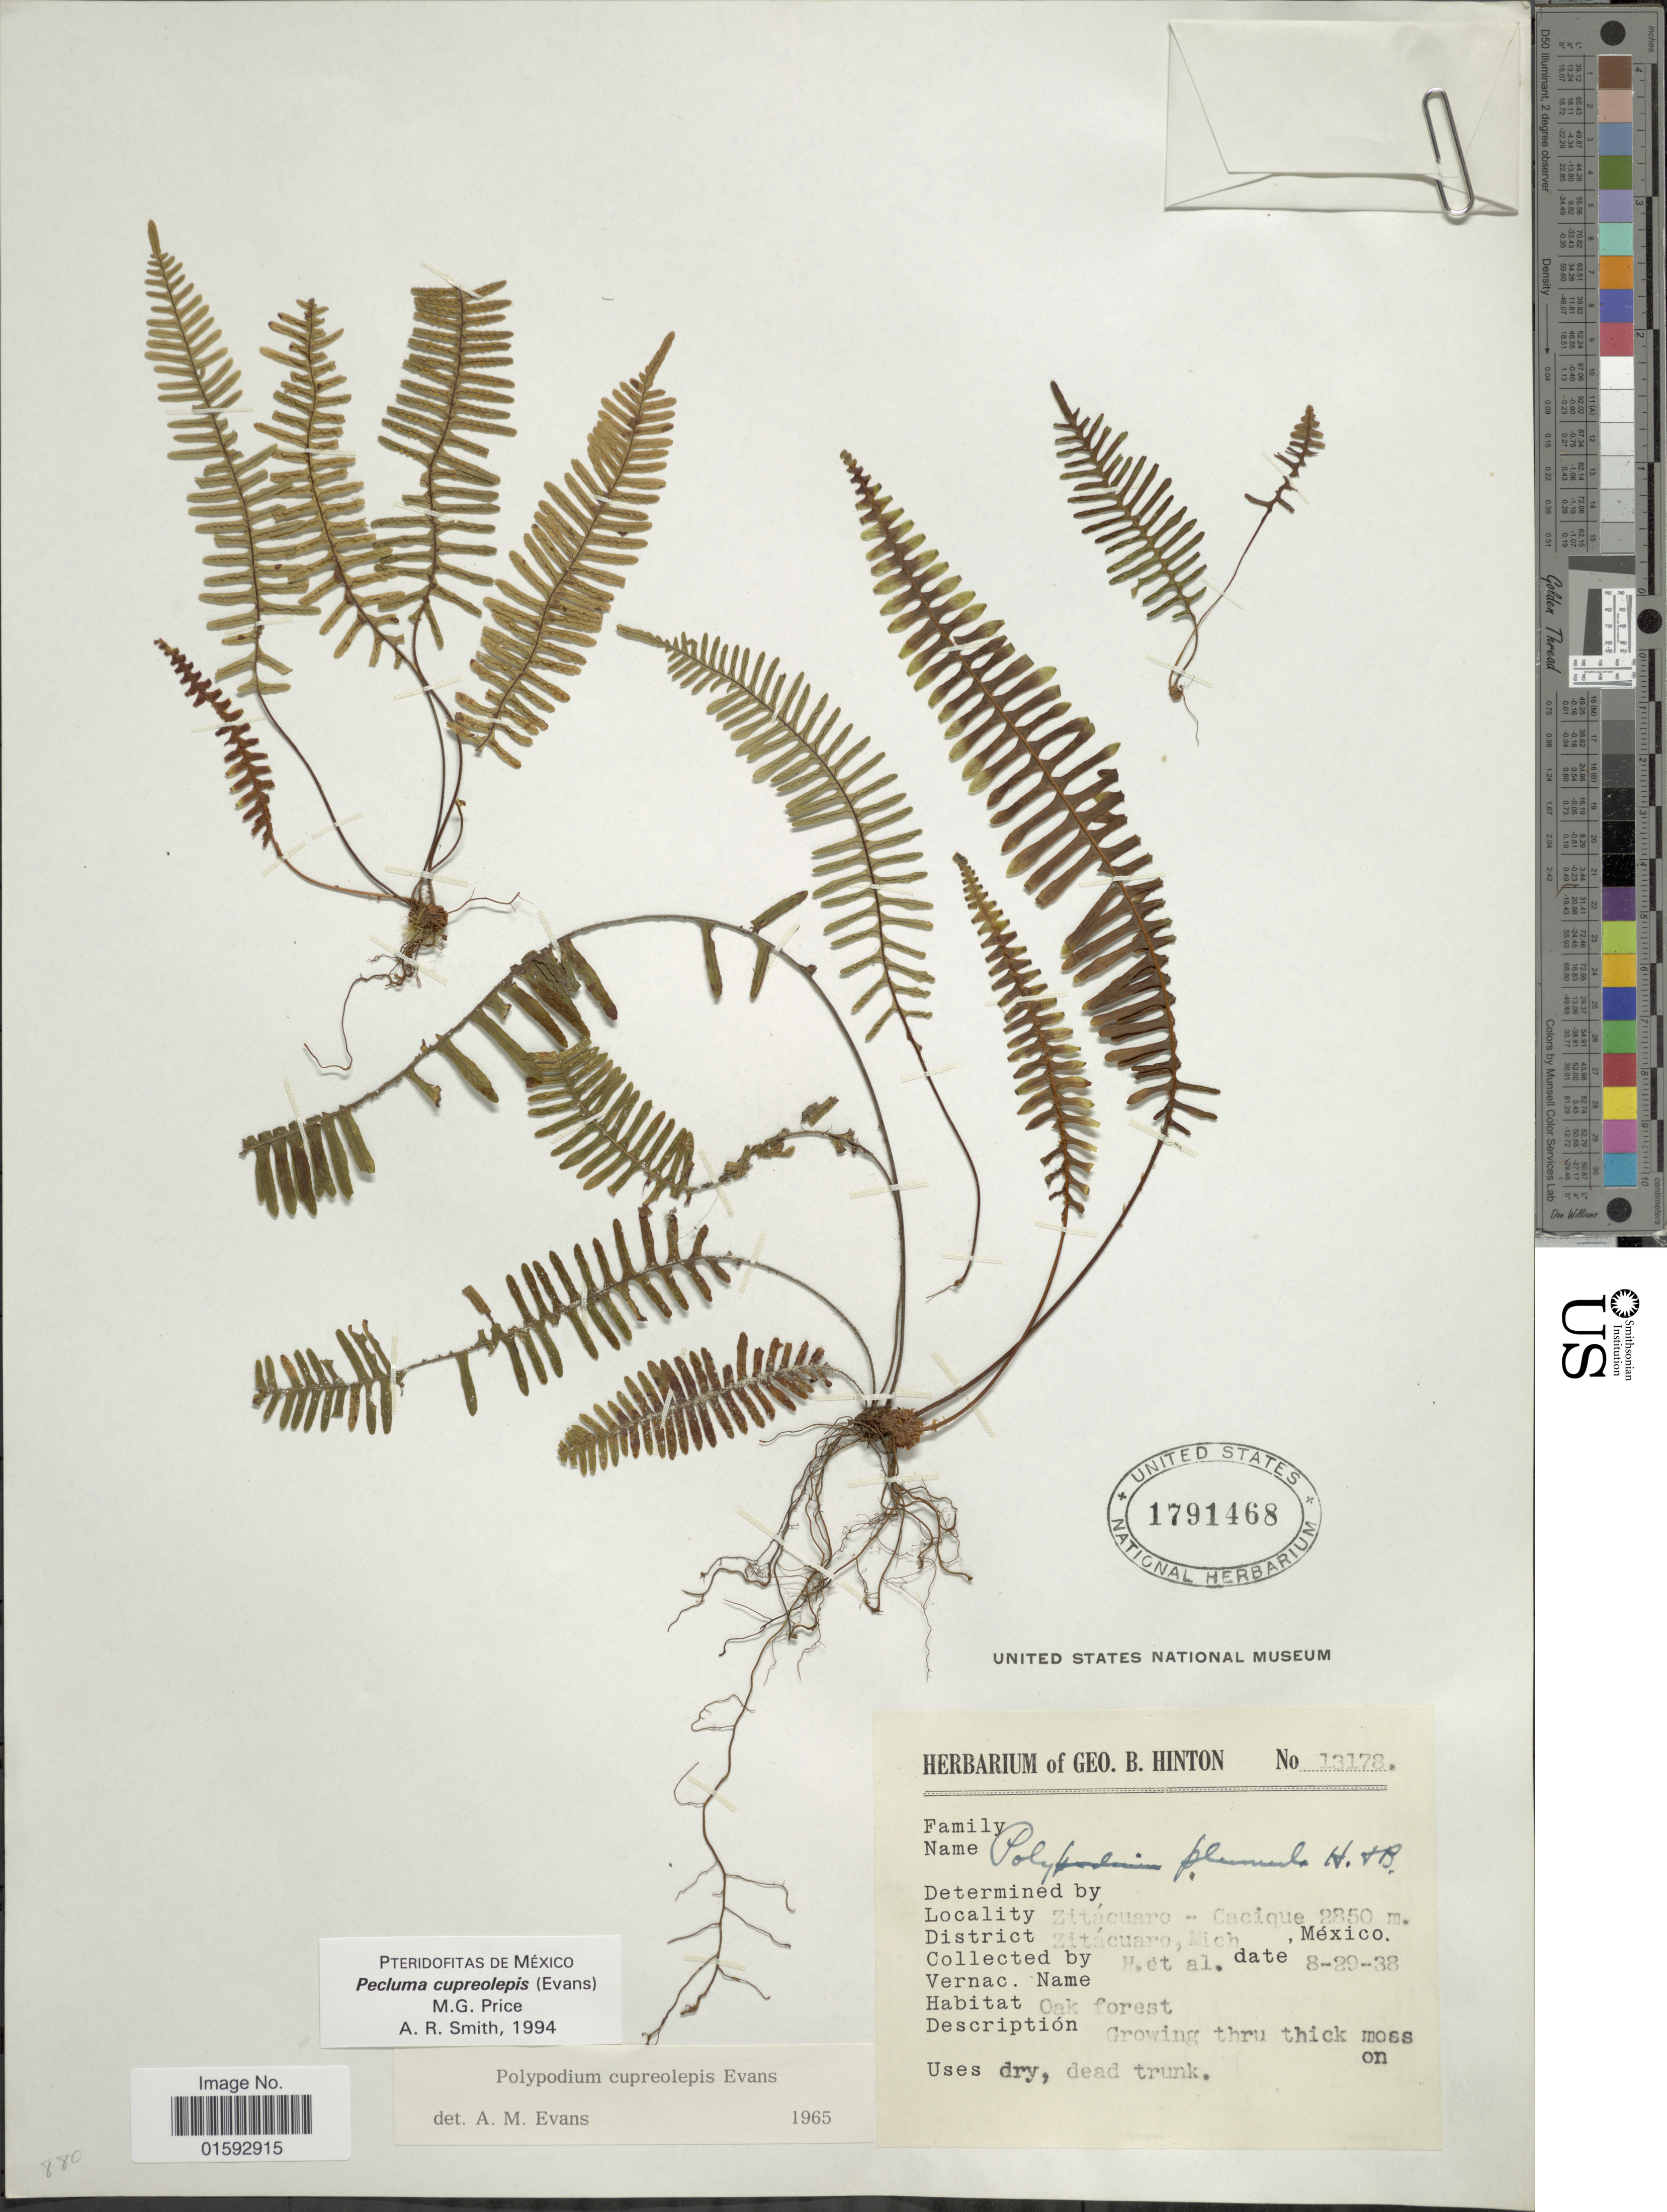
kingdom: Plantae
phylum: Tracheophyta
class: Polypodiopsida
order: Polypodiales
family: Polypodiaceae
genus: Pecluma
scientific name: Pecluma cupreolepis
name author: (A.M. Evans) M.G. Price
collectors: G. B. Hinton & et al.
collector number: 13178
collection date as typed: Transcribed d/m/y: 29/8/38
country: Mexico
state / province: México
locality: Zitacuaro - Cacique, District Zitacuaro . Mich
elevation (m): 2850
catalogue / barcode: US 1791468